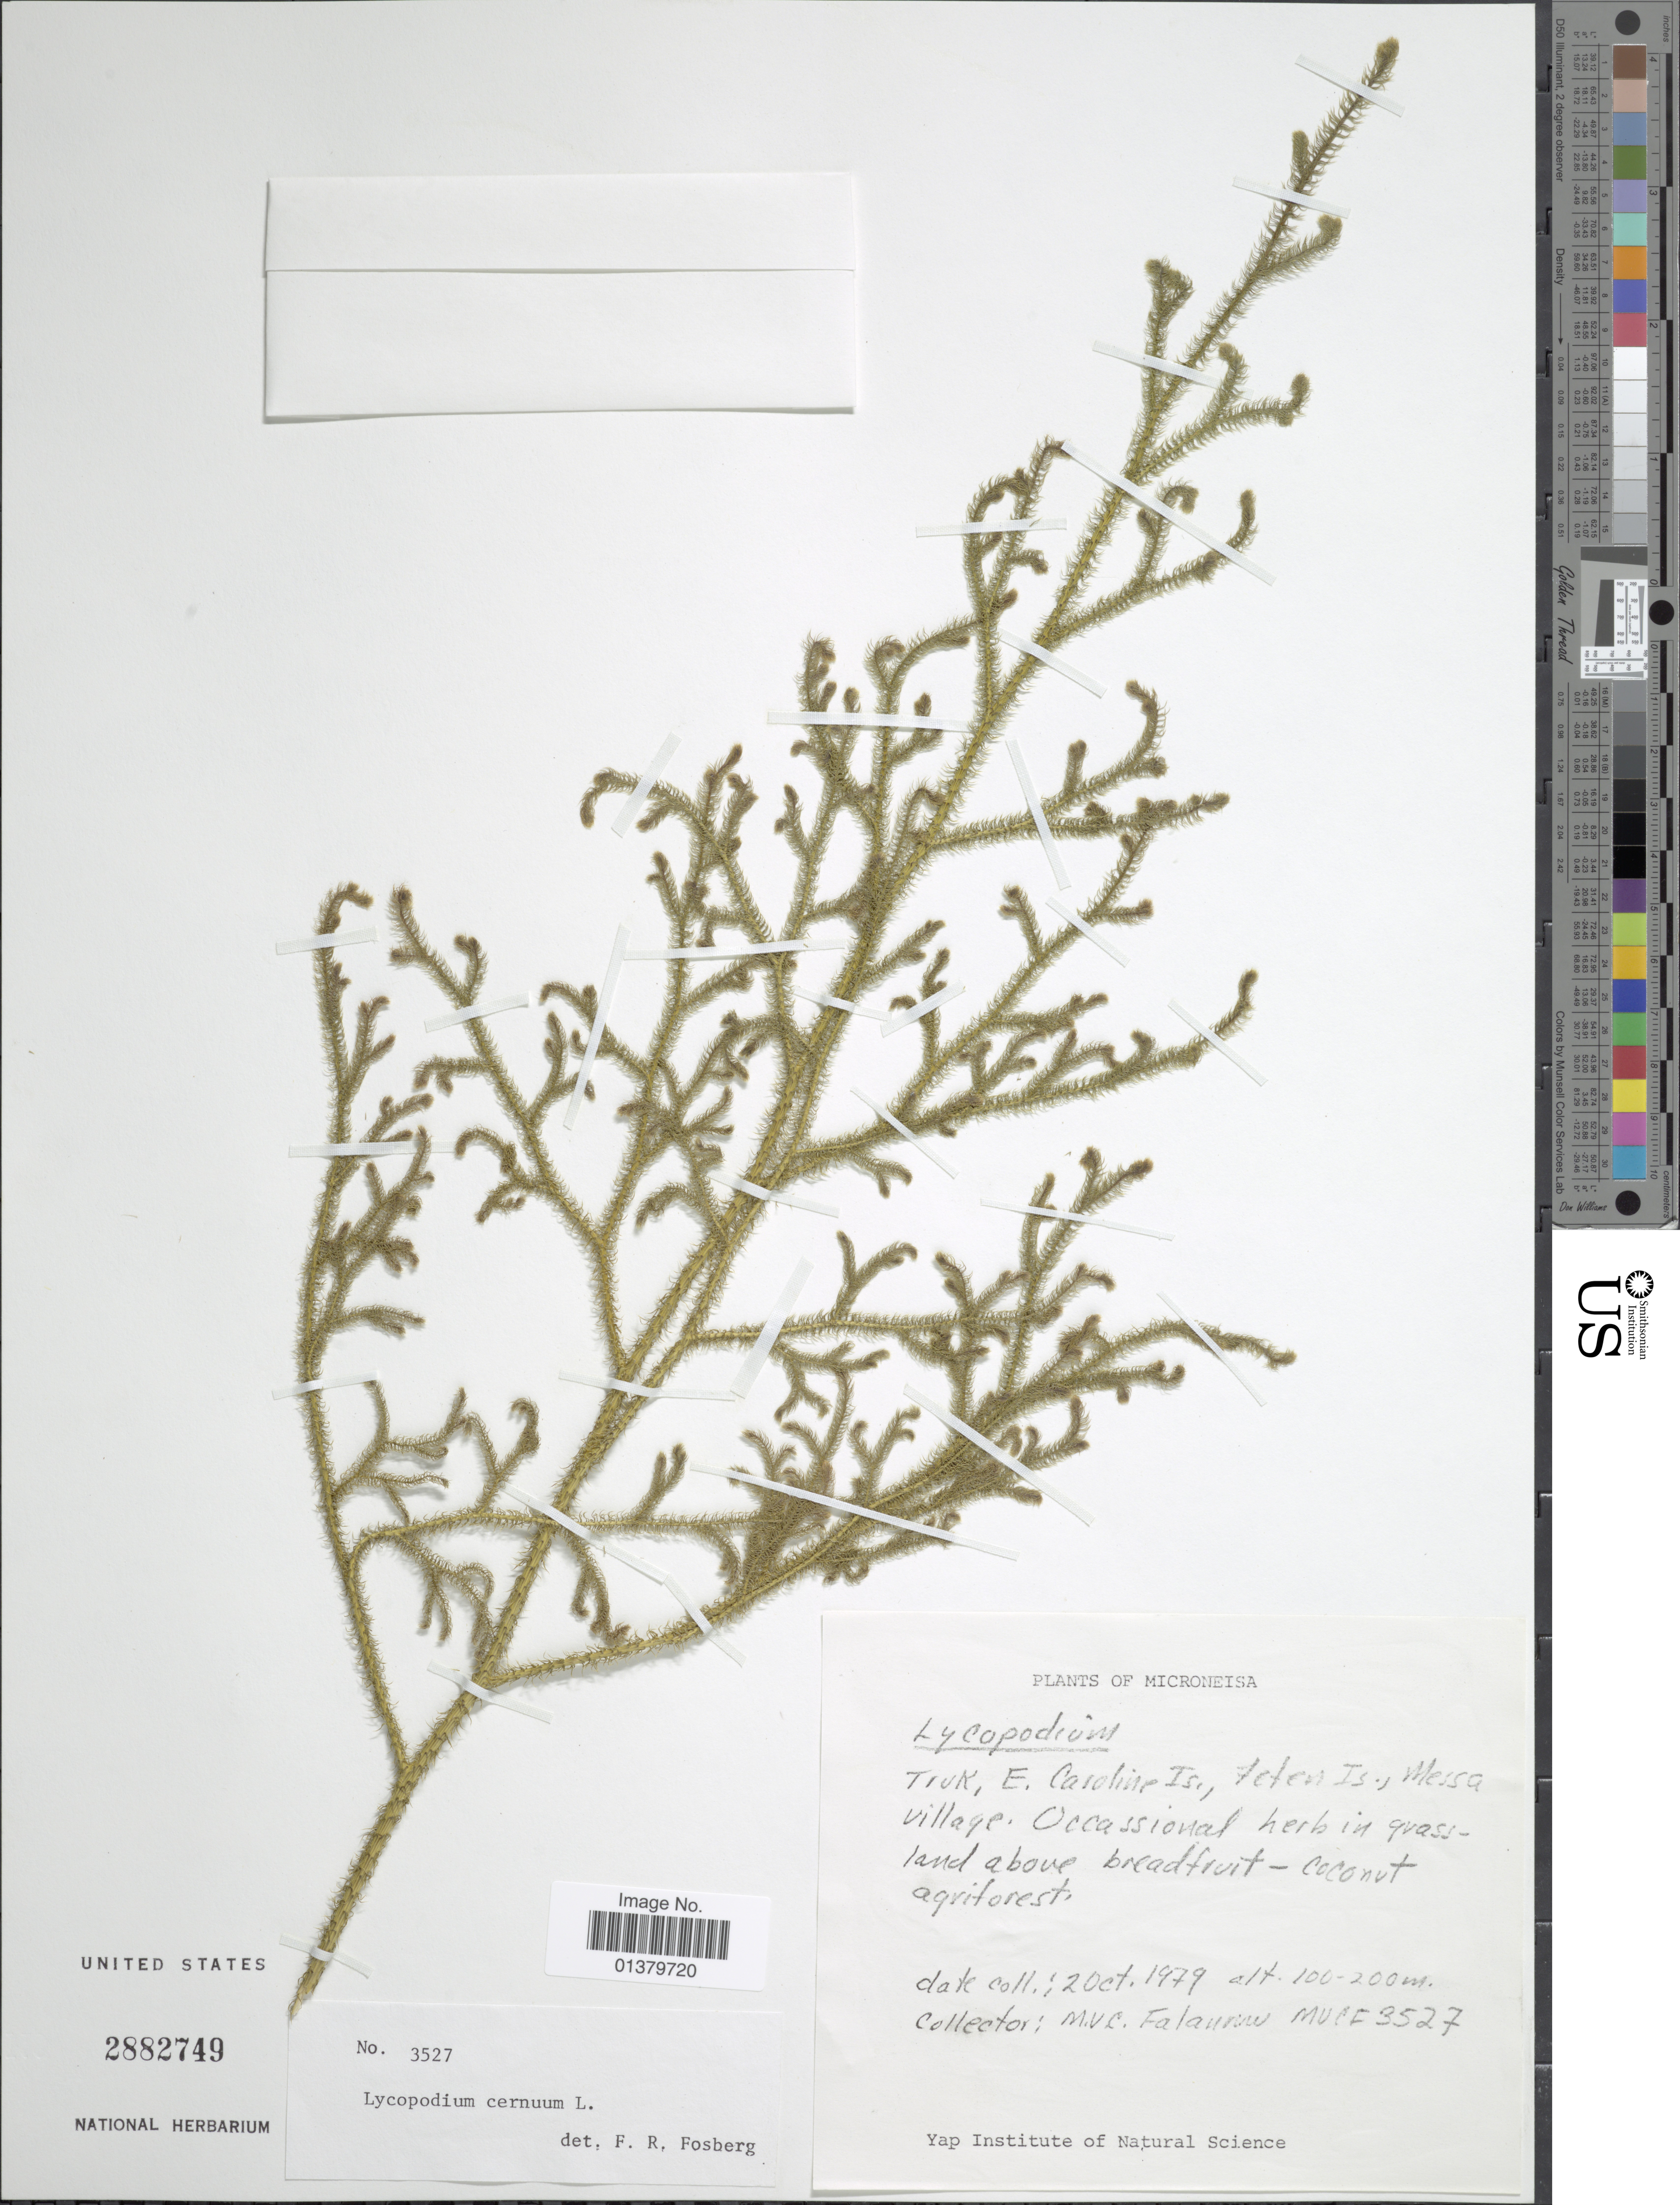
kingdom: Plantae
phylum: Tracheophyta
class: Lycopodiopsida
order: Lycopodiales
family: Lycopodiaceae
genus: Palhinhaea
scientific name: Palhinhaea cernua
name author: (L.) Vasc. & Franco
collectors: M. V. Falanruw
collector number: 3527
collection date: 1979-10-02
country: Micronesia, Federated States of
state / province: Truk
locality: E.Caroline, [illegible text] Is; Messa village[interpreted]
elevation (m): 100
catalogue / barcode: US 2882749